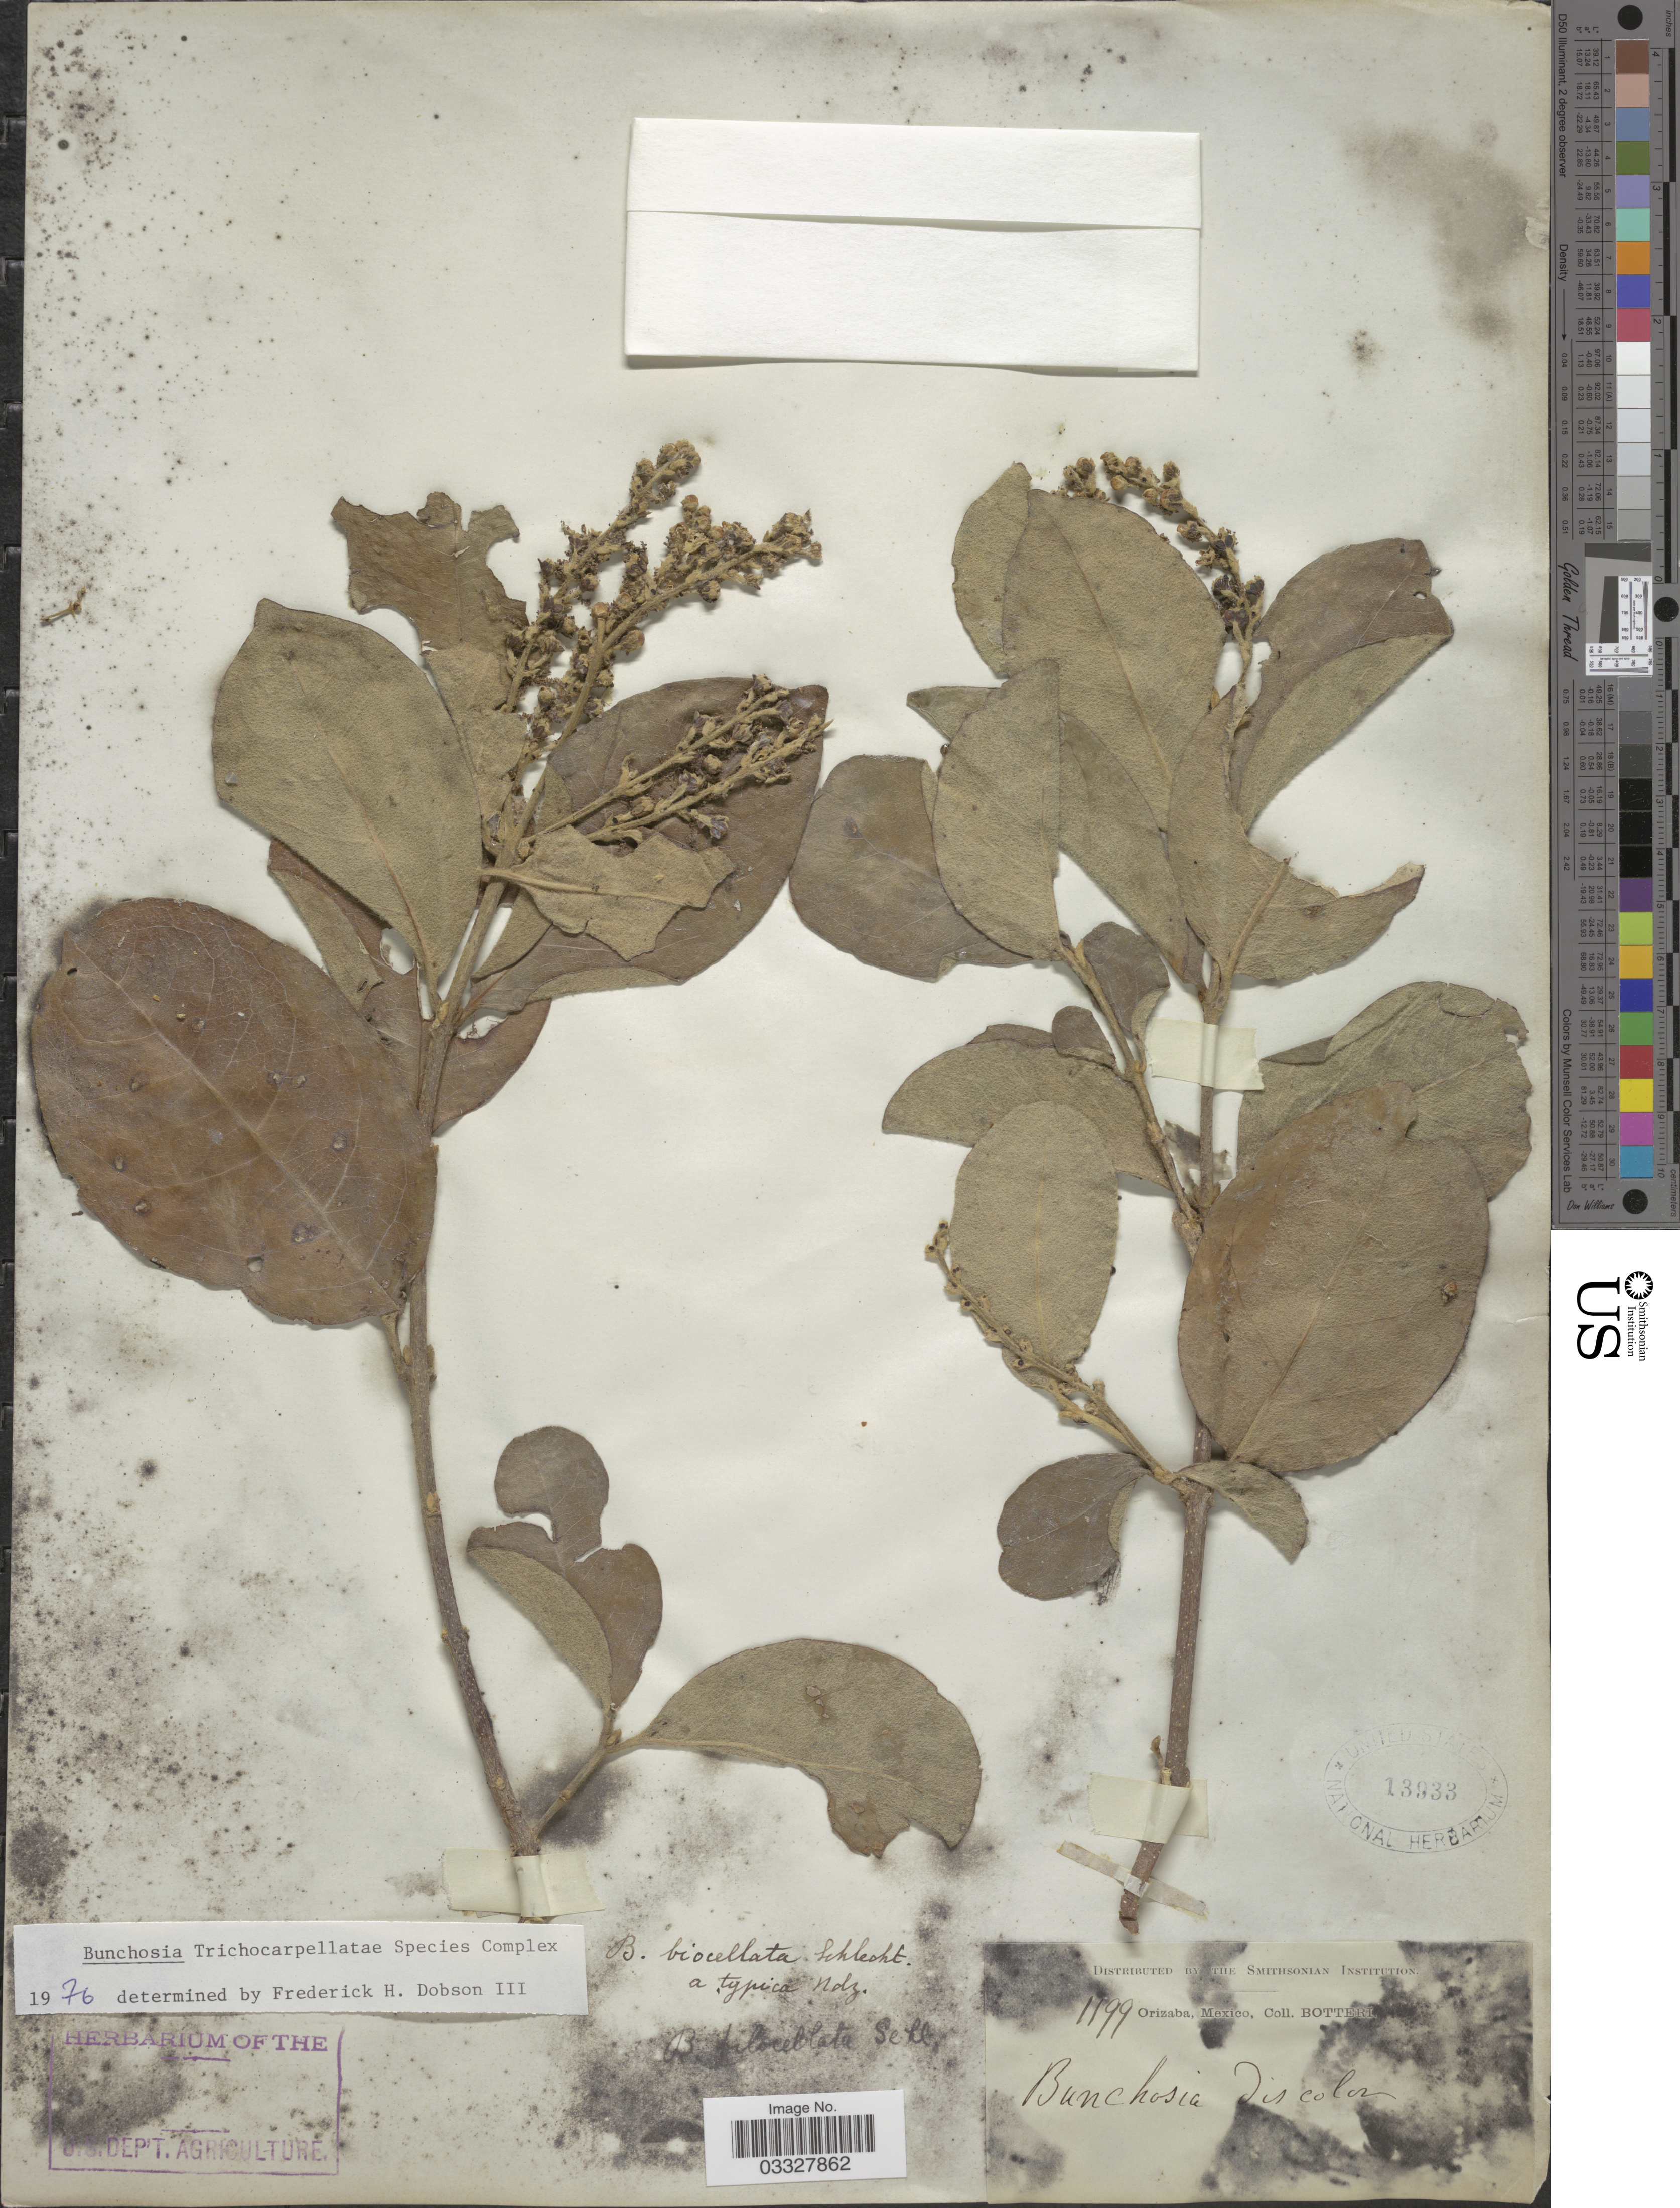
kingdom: Plantae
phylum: Tracheophyta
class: Magnoliopsida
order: Malpighiales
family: Malpighiaceae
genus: Bunchosia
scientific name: Bunchosia biocellata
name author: Schltdl.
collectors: -. Botteri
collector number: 1199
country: Mexico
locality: Orizaba.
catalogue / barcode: US 13933